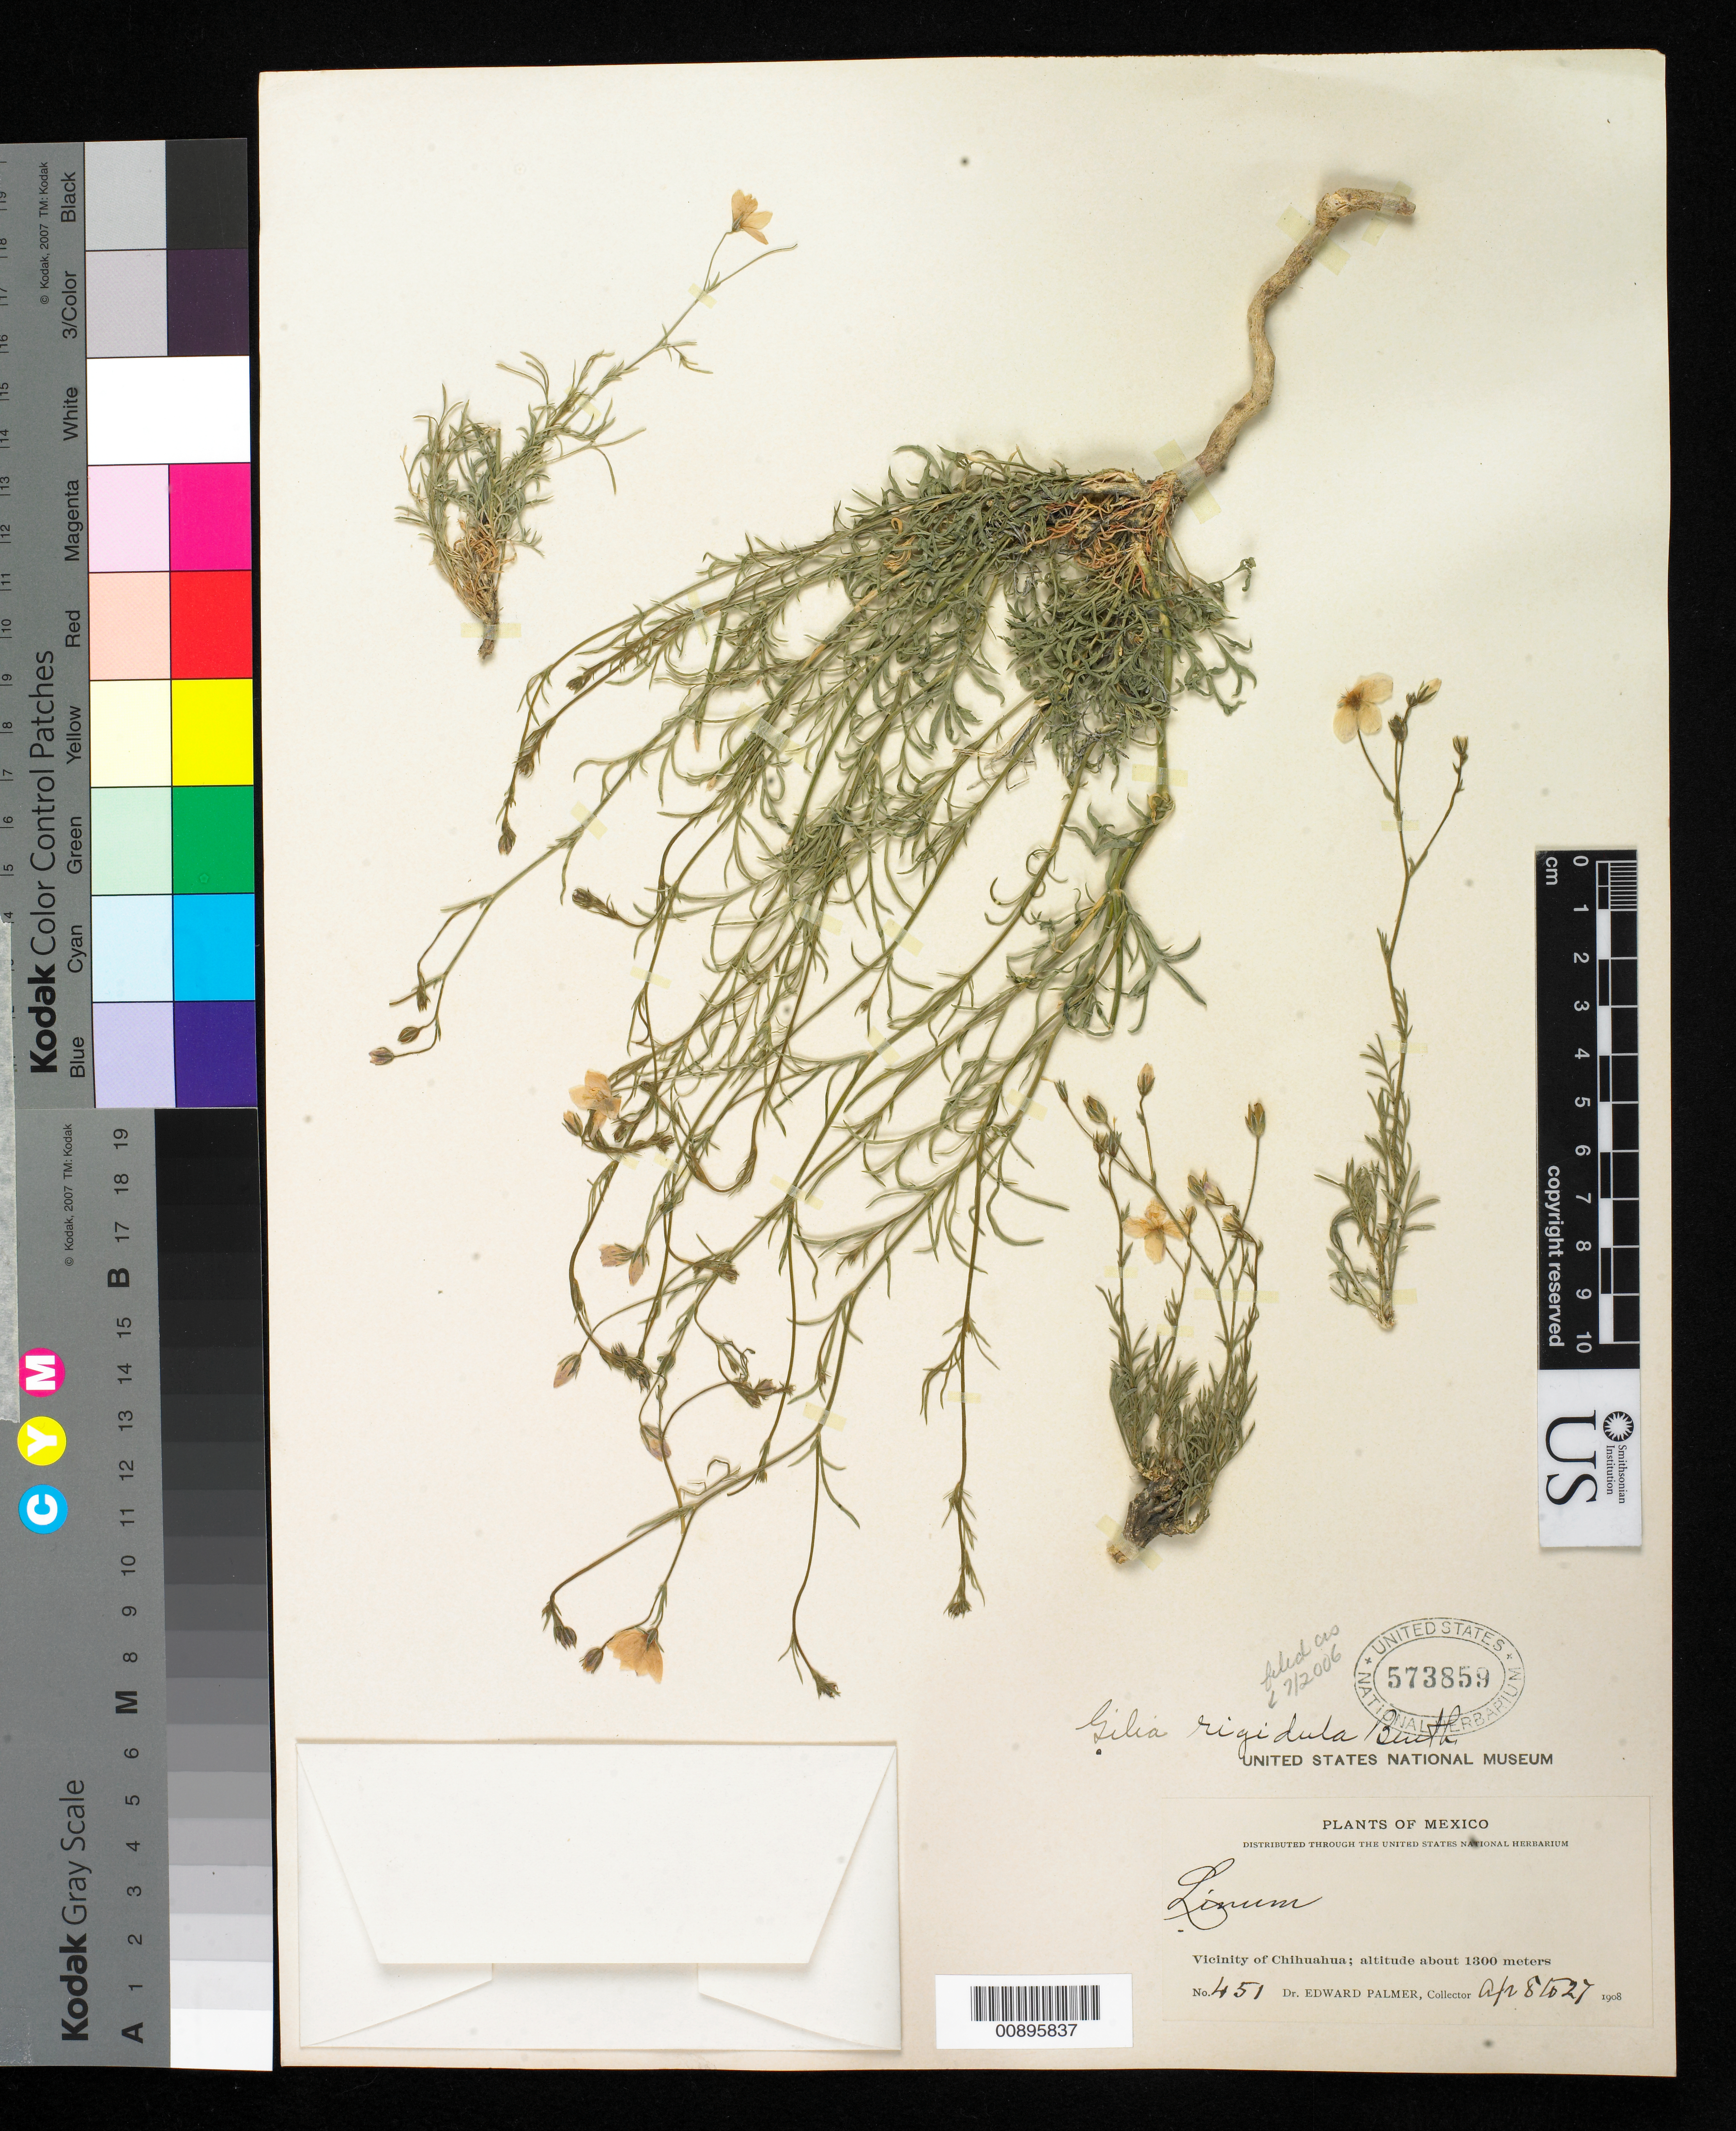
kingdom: Plantae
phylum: Tracheophyta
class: Magnoliopsida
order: Ericales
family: Polemoniaceae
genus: Giliastrum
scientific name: Giliastrum rigidulum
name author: (Benth.) Rydb.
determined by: Strong, Mark T., (BOT), Smithsonian Institution - National Museum of Natural History (UNITED STATES)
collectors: E. Palmer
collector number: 451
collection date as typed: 08 Apr 1908 to 27 Apr 1908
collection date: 1908-04-08/1908-04-27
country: Mexico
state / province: Chihuahua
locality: Vicinity of Chihuahua.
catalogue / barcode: US 573859